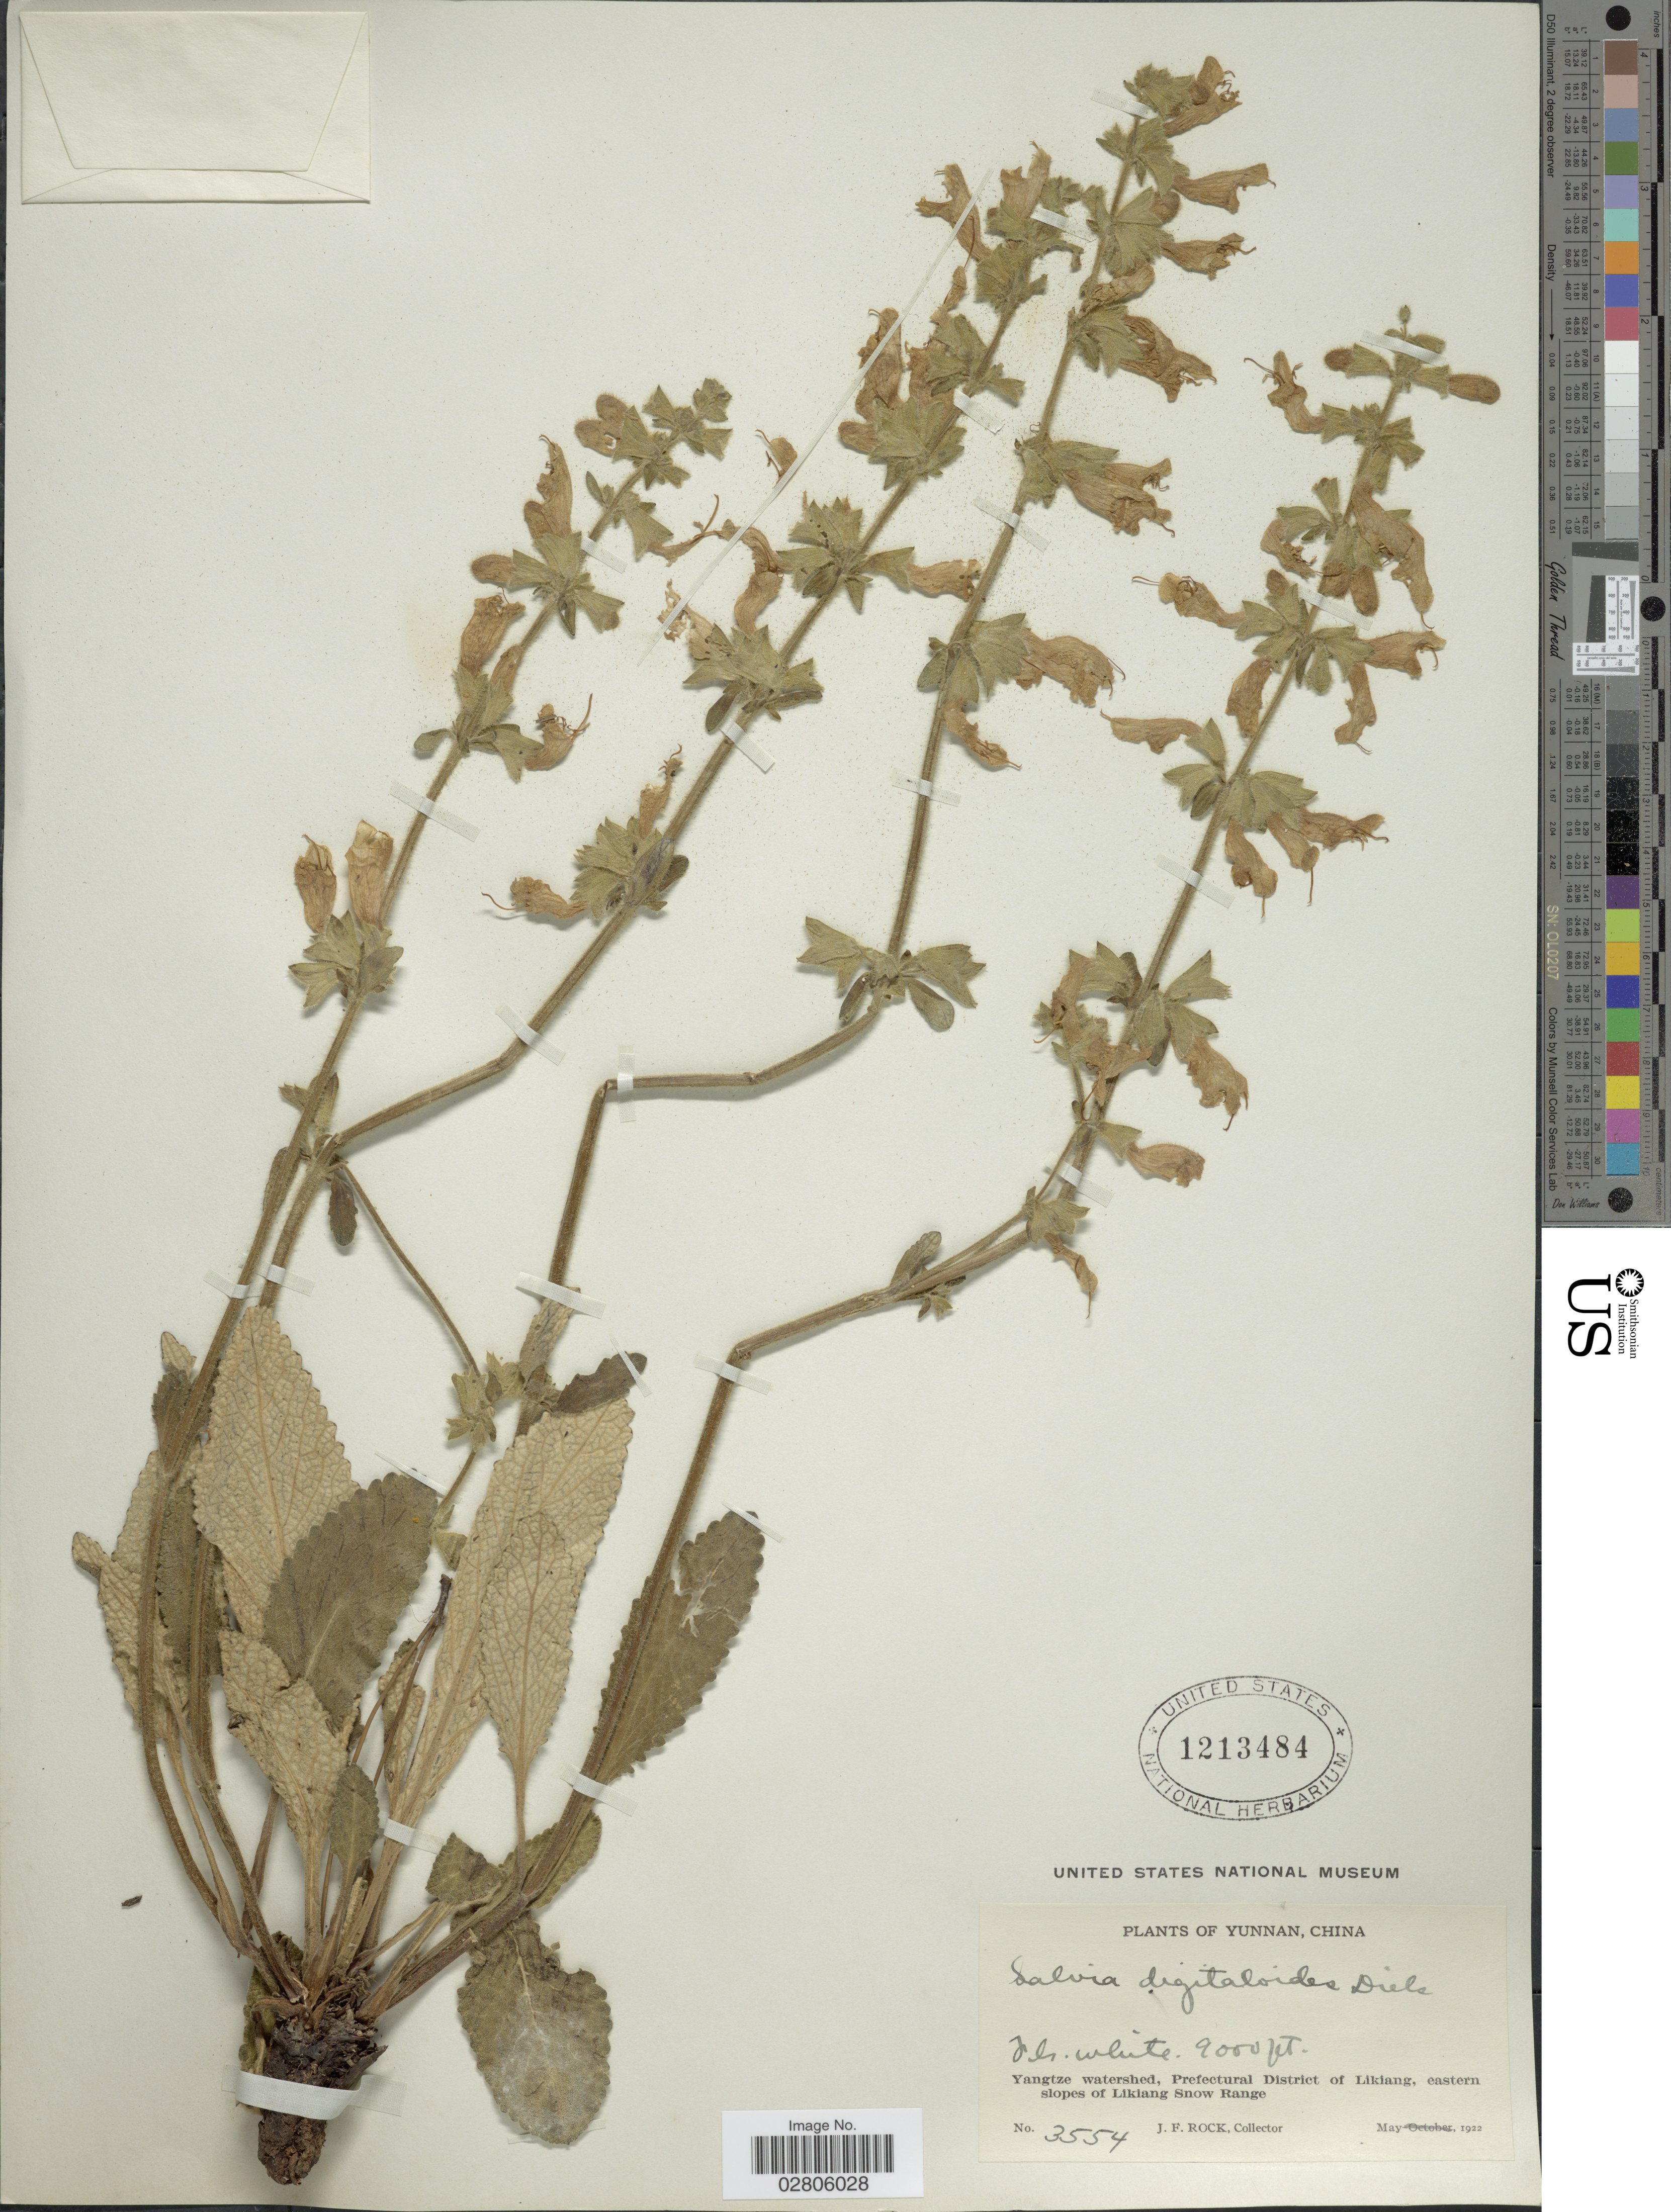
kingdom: Plantae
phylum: Tracheophyta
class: Magnoliopsida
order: Lamiales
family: Lamiaceae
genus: Salvia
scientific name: Salvia digitaloides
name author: Diels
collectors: J. Rock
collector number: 3554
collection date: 1922-05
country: China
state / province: Yunnan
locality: Yangtze watershed, Prefectural District of Likiang, eastern slopes of Likiang Snow Range.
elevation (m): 2743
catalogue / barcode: US 1213484